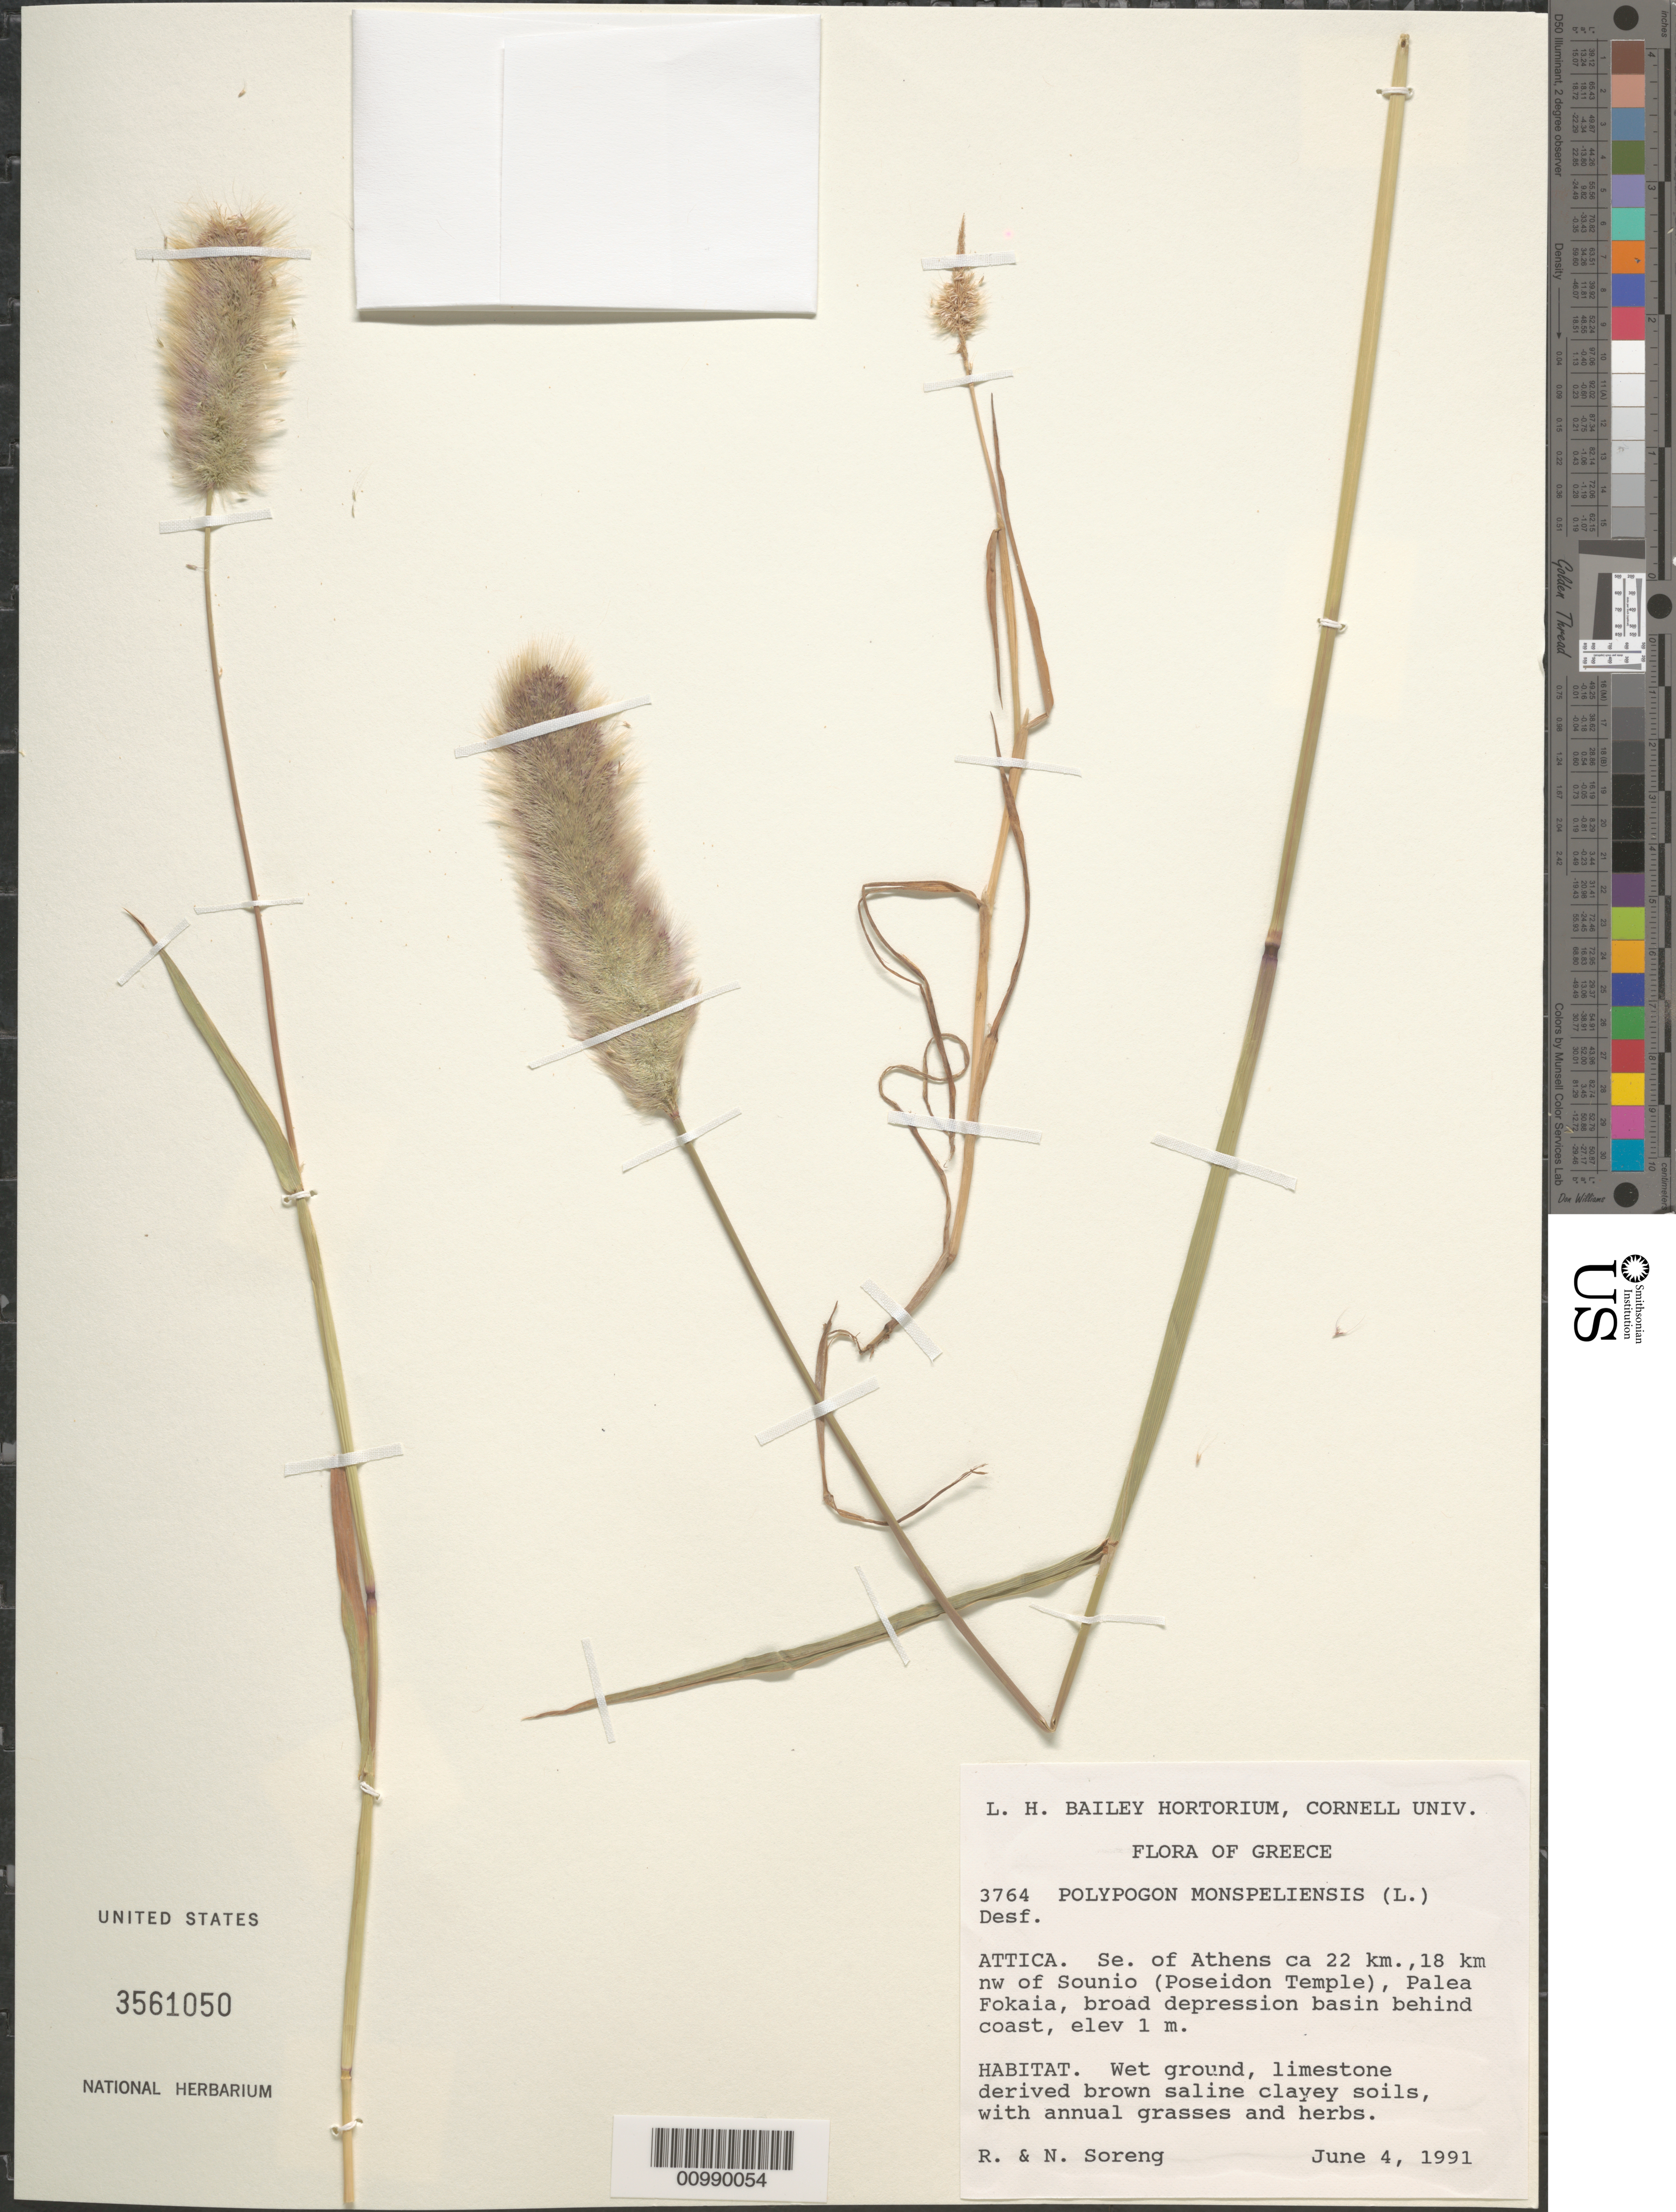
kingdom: Plantae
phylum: Tracheophyta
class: Liliopsida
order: Poales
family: Poaceae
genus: Polypogon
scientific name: Polypogon monspeliensis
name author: (L.) Desf.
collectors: R. J. Soreng & N. L. Soreng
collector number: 3764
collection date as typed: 04 Jun 1991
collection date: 1991-06-04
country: Greece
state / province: Attica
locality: SE of Athens ca 22 km., 18 km NW of Sounio (Poseidon Temple), low forested hills near coast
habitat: Wet ground, limestone derived brown saline clayey soils, with annual grasses and herbs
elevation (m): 2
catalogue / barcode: US 3561050